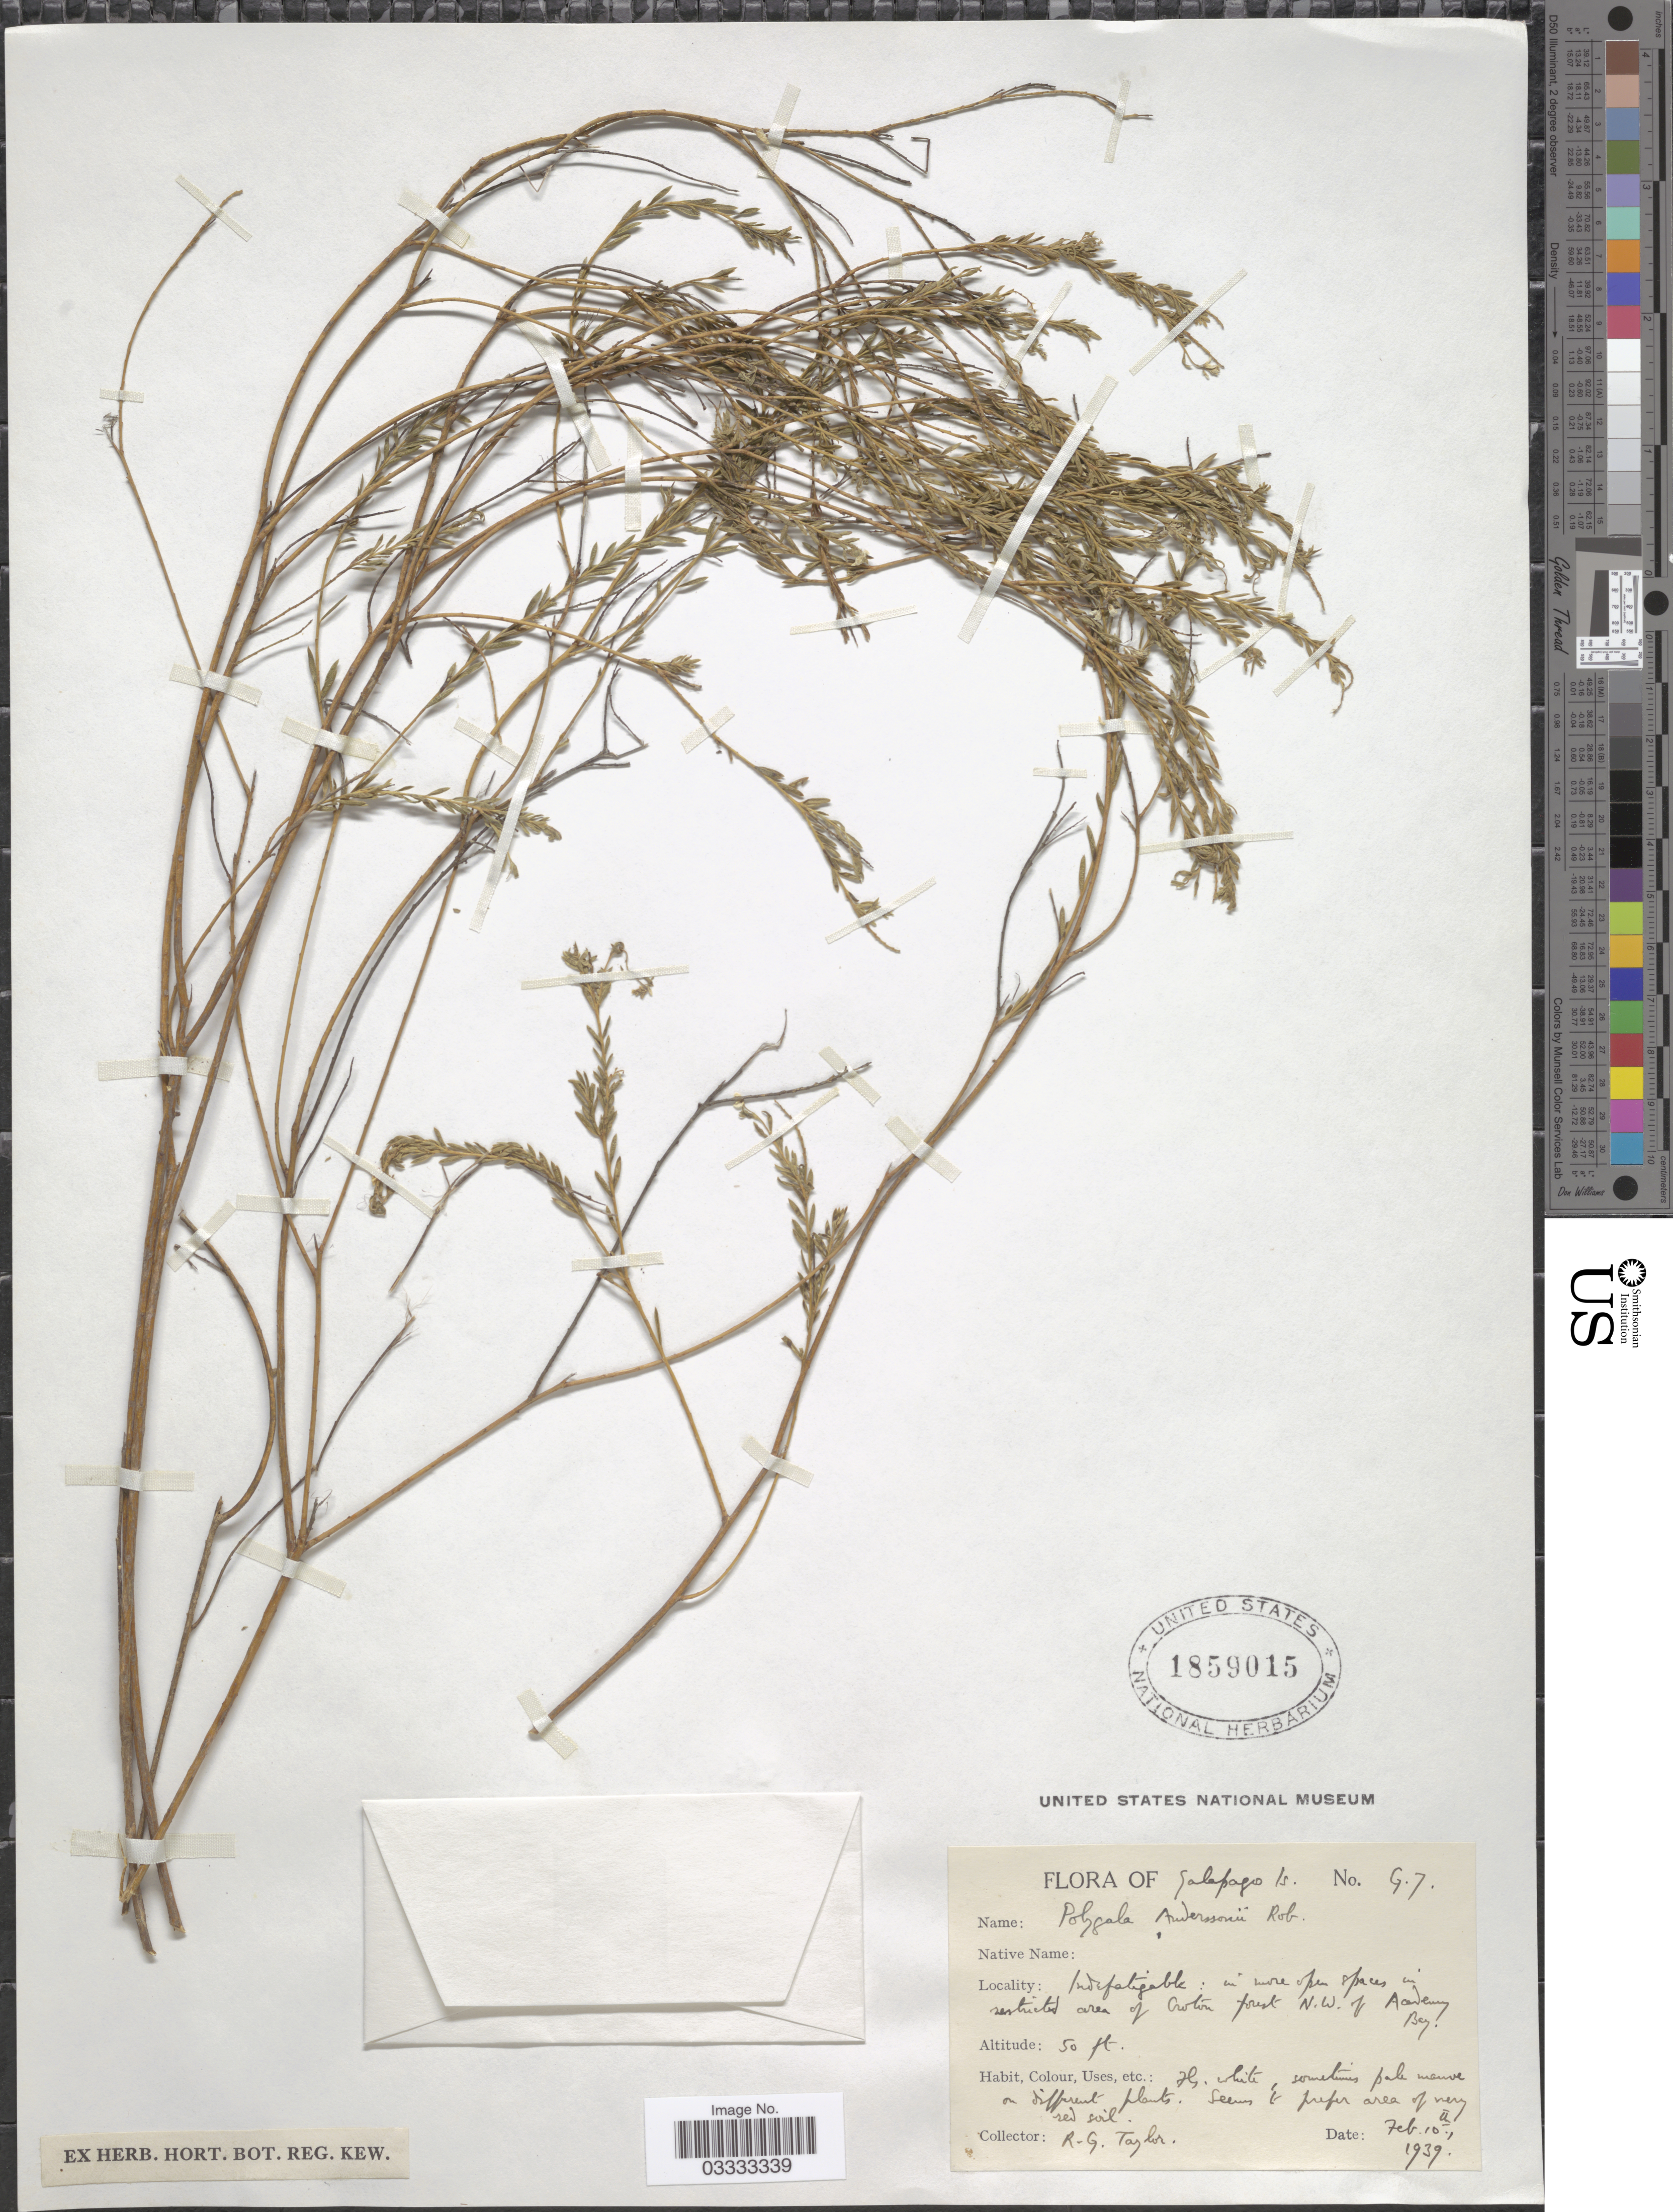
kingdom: Plantae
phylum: Tracheophyta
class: Magnoliopsida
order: Fabales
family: Polygalaceae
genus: Polygala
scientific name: Polygala anderssonii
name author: B.L. Rob.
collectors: R. Taylor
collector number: G7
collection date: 1939-02-10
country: Ecuador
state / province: Colón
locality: Galapagos Is. Indefatigable: in more open spaces in restricted area of Croton forest N.W. of Academy Bay.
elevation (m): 15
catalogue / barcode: US 1859015